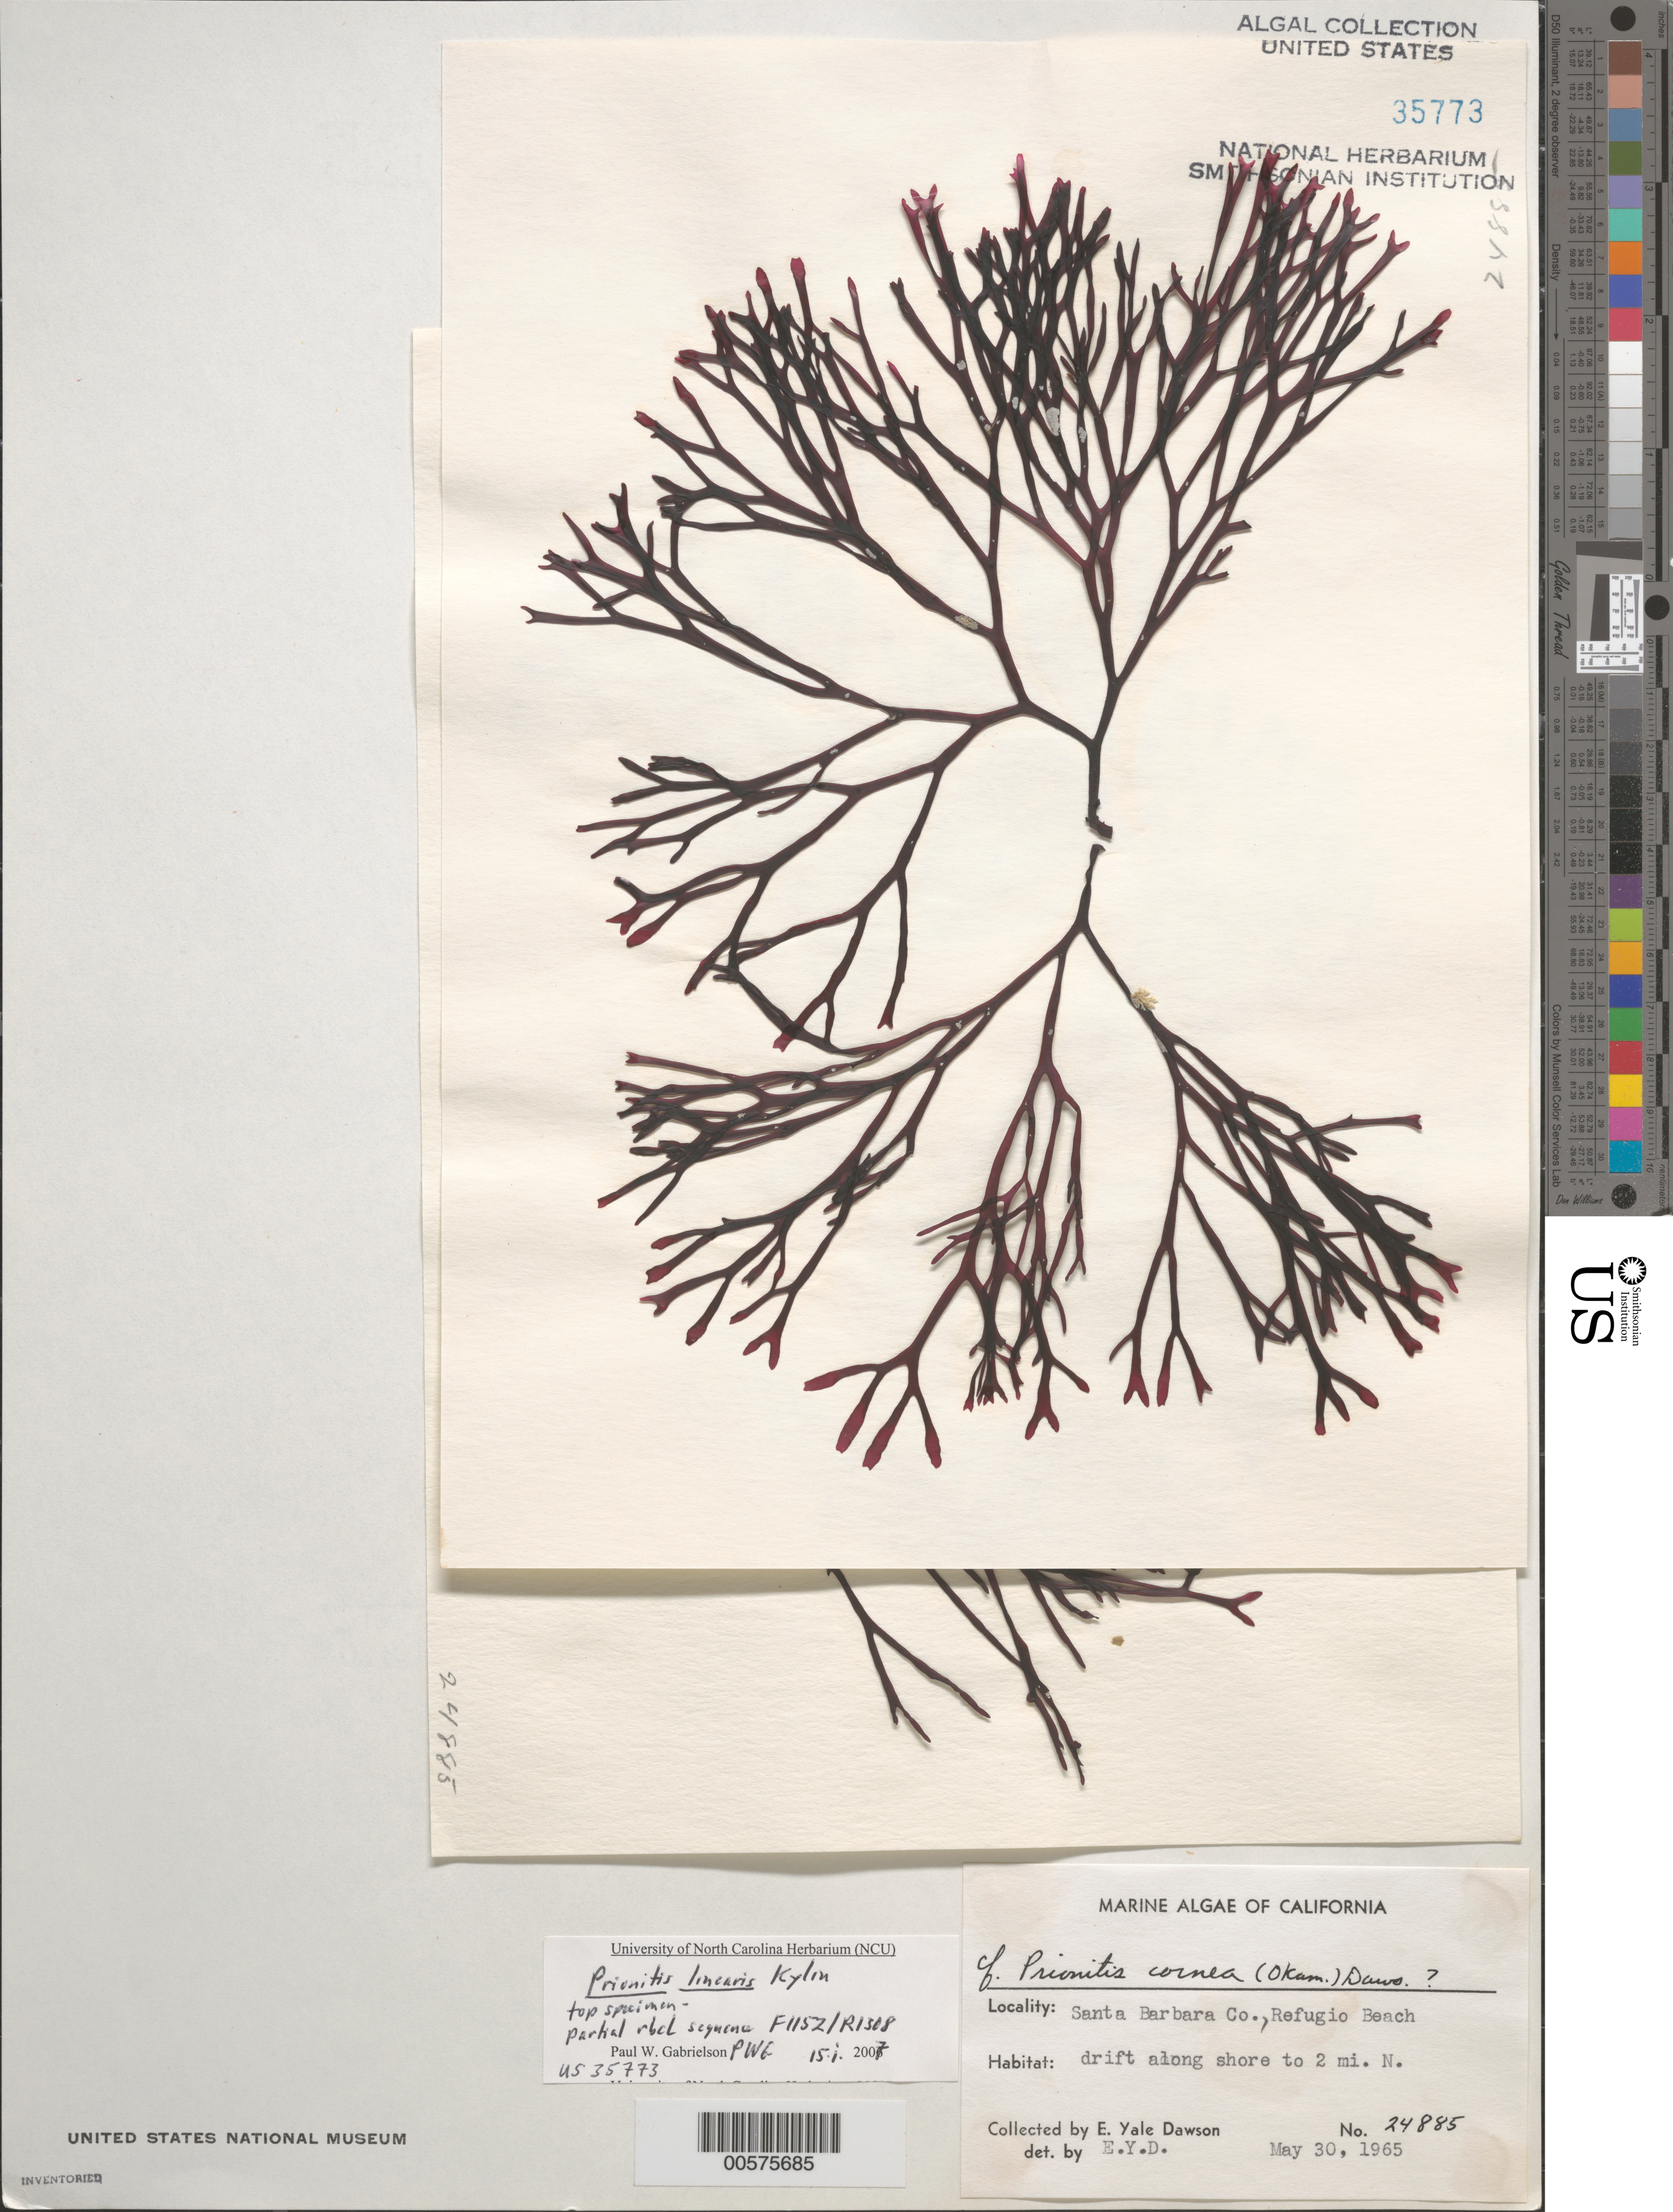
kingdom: Plantae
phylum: Rhodophyta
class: Florideophyceae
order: Cryptonemiales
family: Cryptonemiaceae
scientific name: Prionitis linearis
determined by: Gabrielson, P. W.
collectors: E. Y. Dawson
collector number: EYD 24885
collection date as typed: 30 May 1965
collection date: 1965-05-30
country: United States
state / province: California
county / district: Santa Barbara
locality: Refugio Beach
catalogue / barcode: US 35773